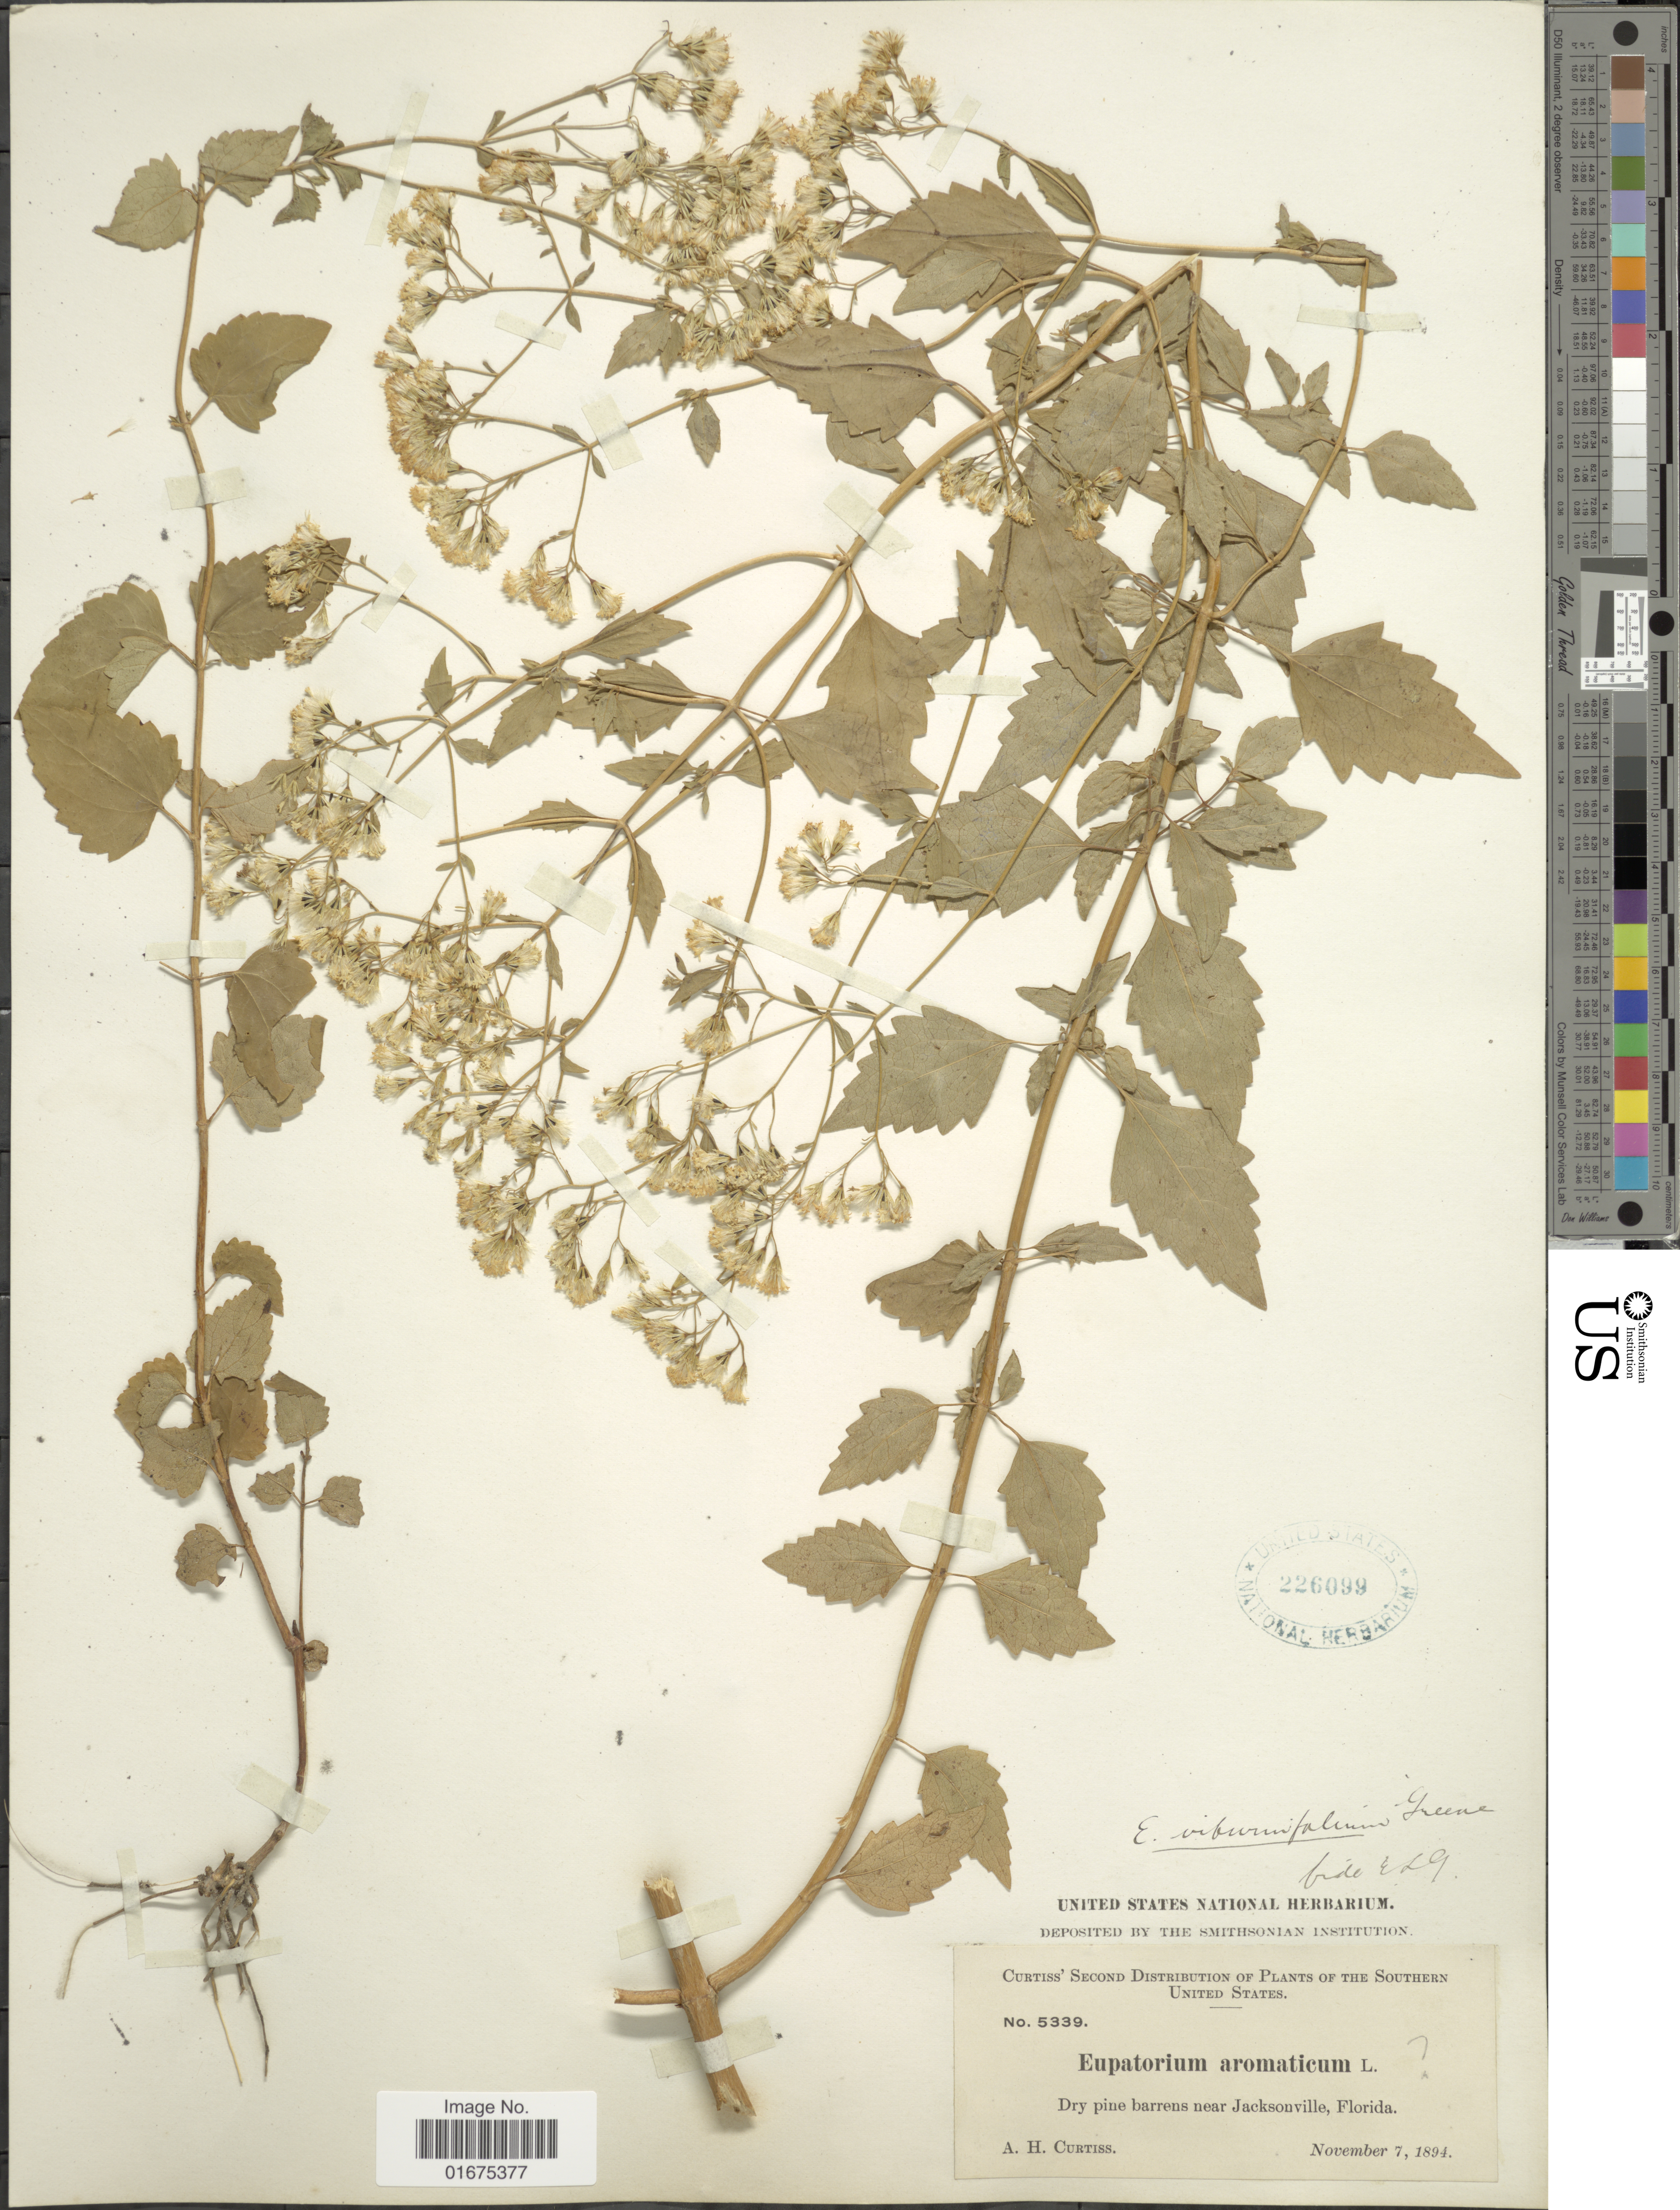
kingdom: Plantae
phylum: Tracheophyta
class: Magnoliopsida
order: Asterales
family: Asteraceae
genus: Ageratina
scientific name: Ageratina viburnifolium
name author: Greene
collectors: A. H. Curtiss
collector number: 5339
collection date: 1894-11-07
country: United States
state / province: Florida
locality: Dry pine barrens near Jacksonville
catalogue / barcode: US 226099